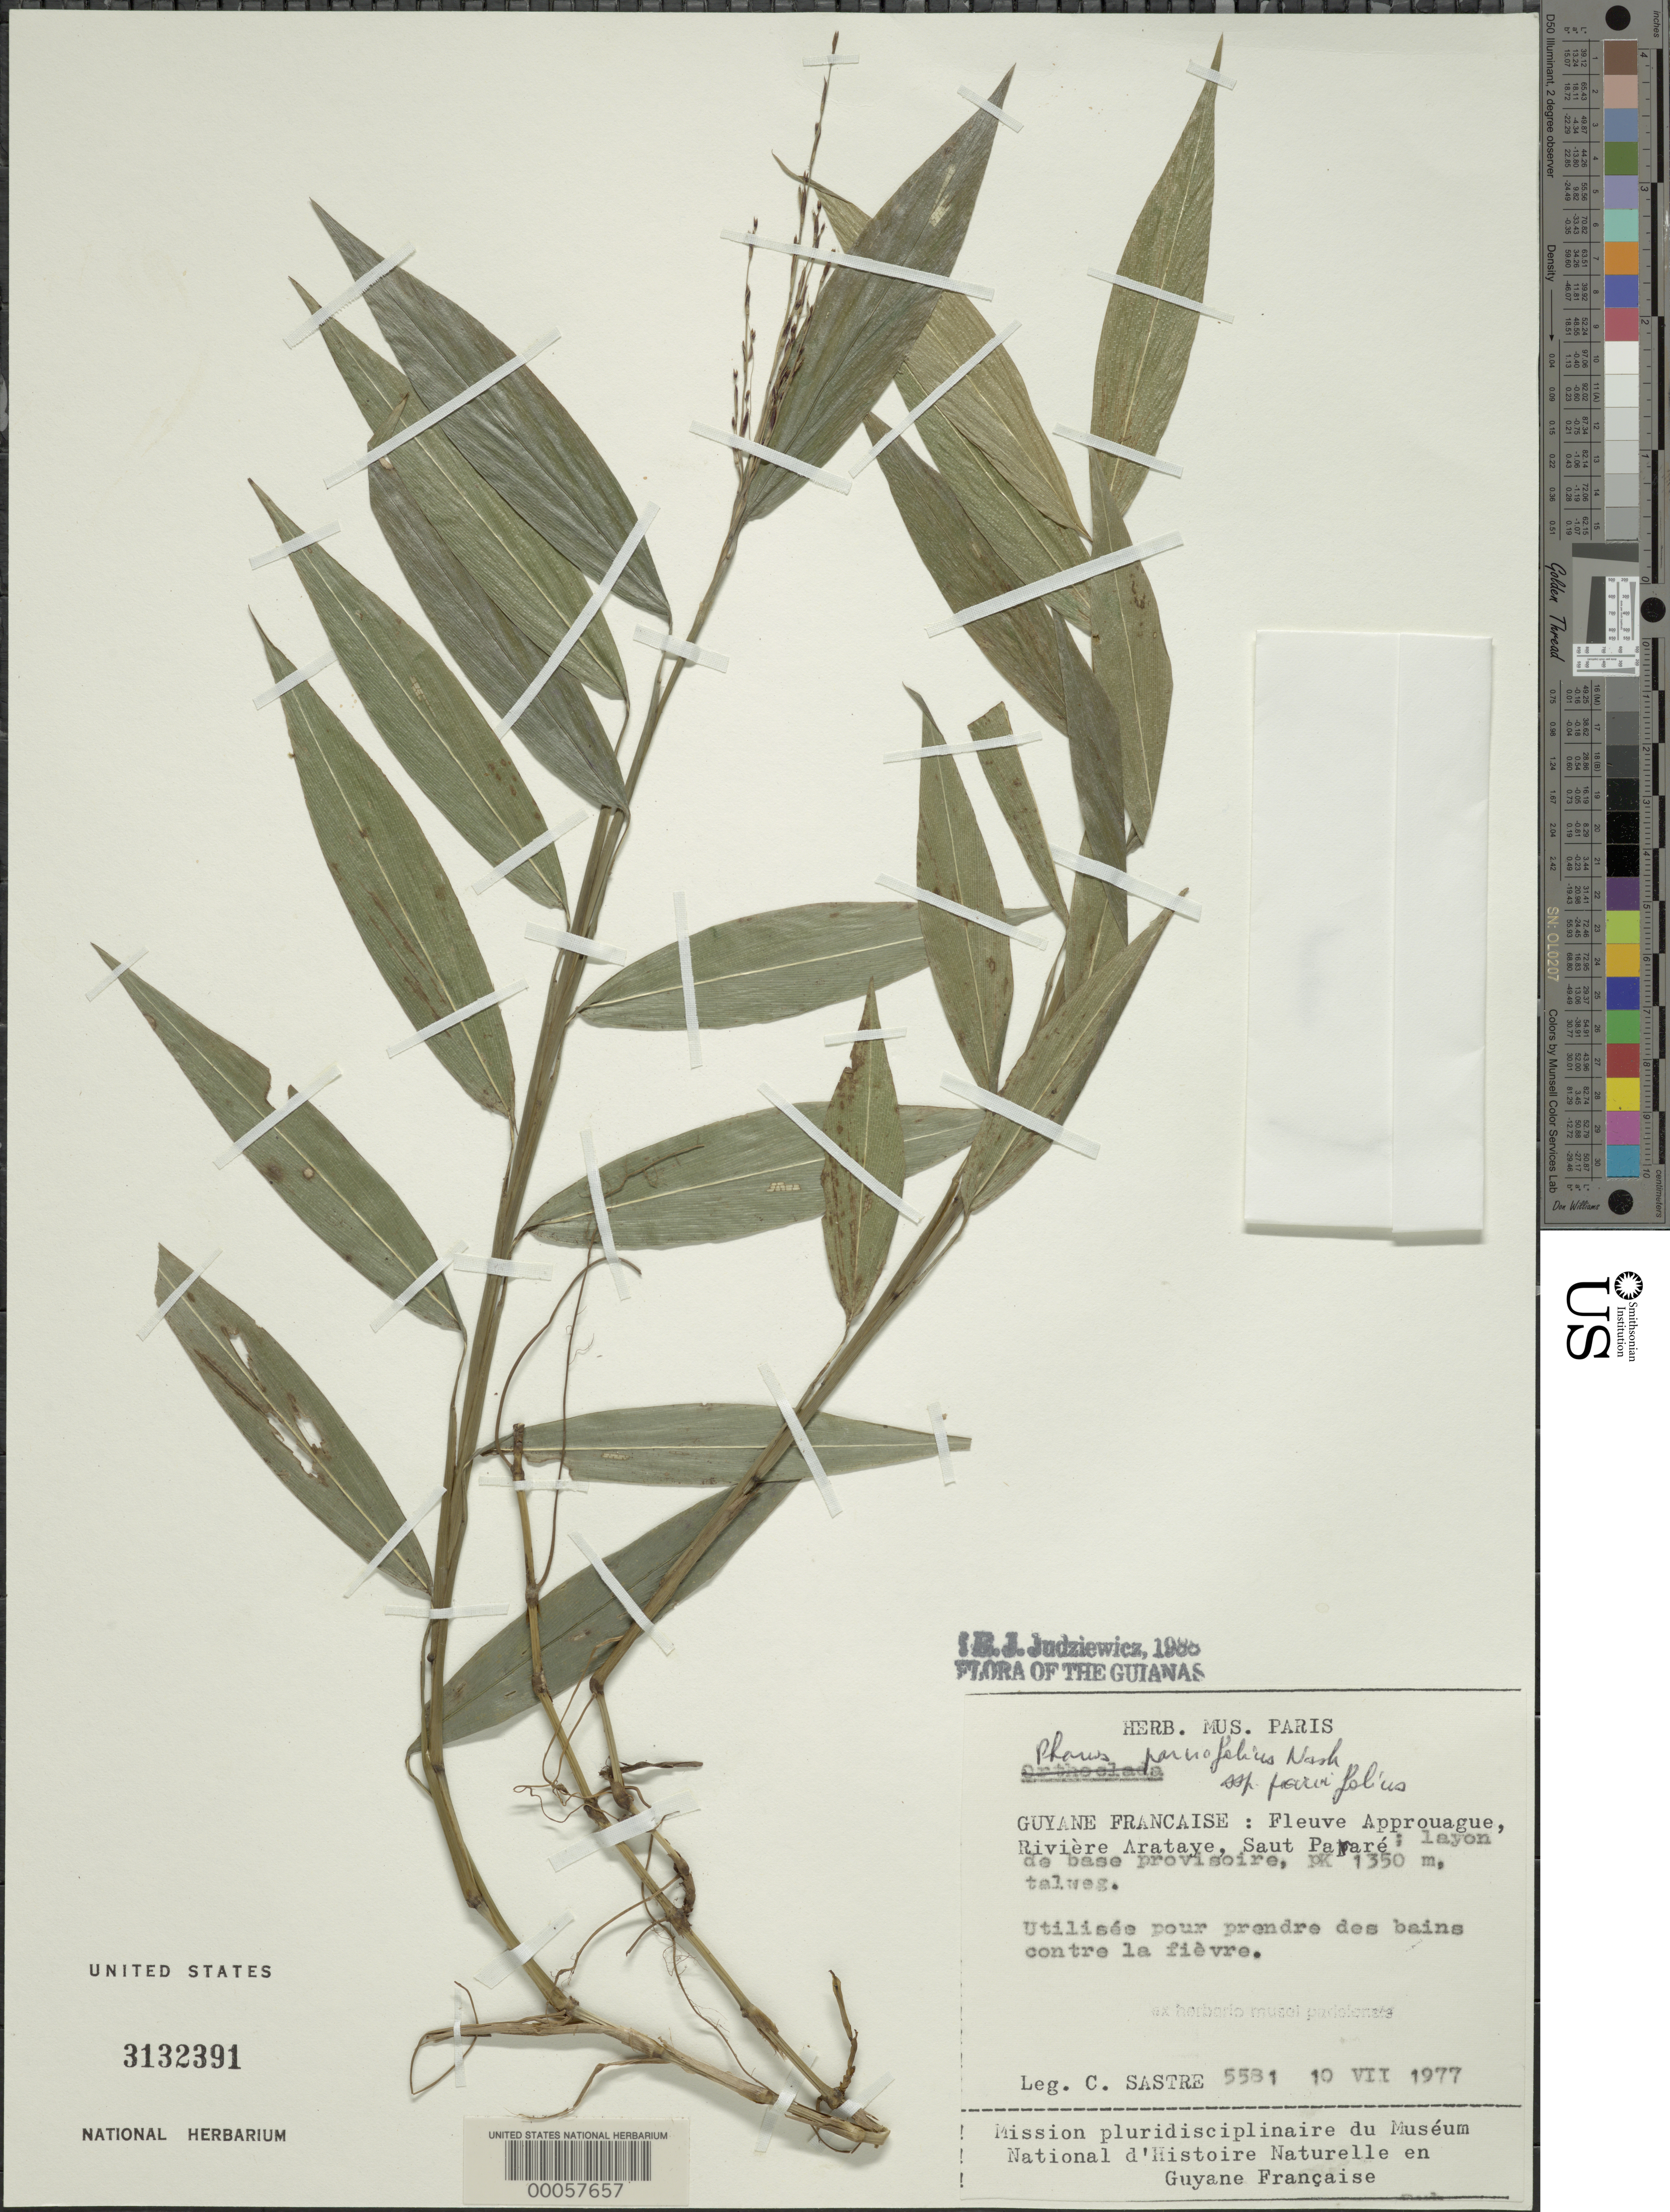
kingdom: Plantae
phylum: Tracheophyta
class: Liliopsida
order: Poales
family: Poaceae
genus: Pharus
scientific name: Pharus parvifolius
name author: Nash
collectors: C. H. L. Sastre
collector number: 5581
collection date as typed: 10 Jul 1977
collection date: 1977-07-10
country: French Guiana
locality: Fleuve approuague, riviere arataye, saut parare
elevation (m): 1350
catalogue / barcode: US 3132391